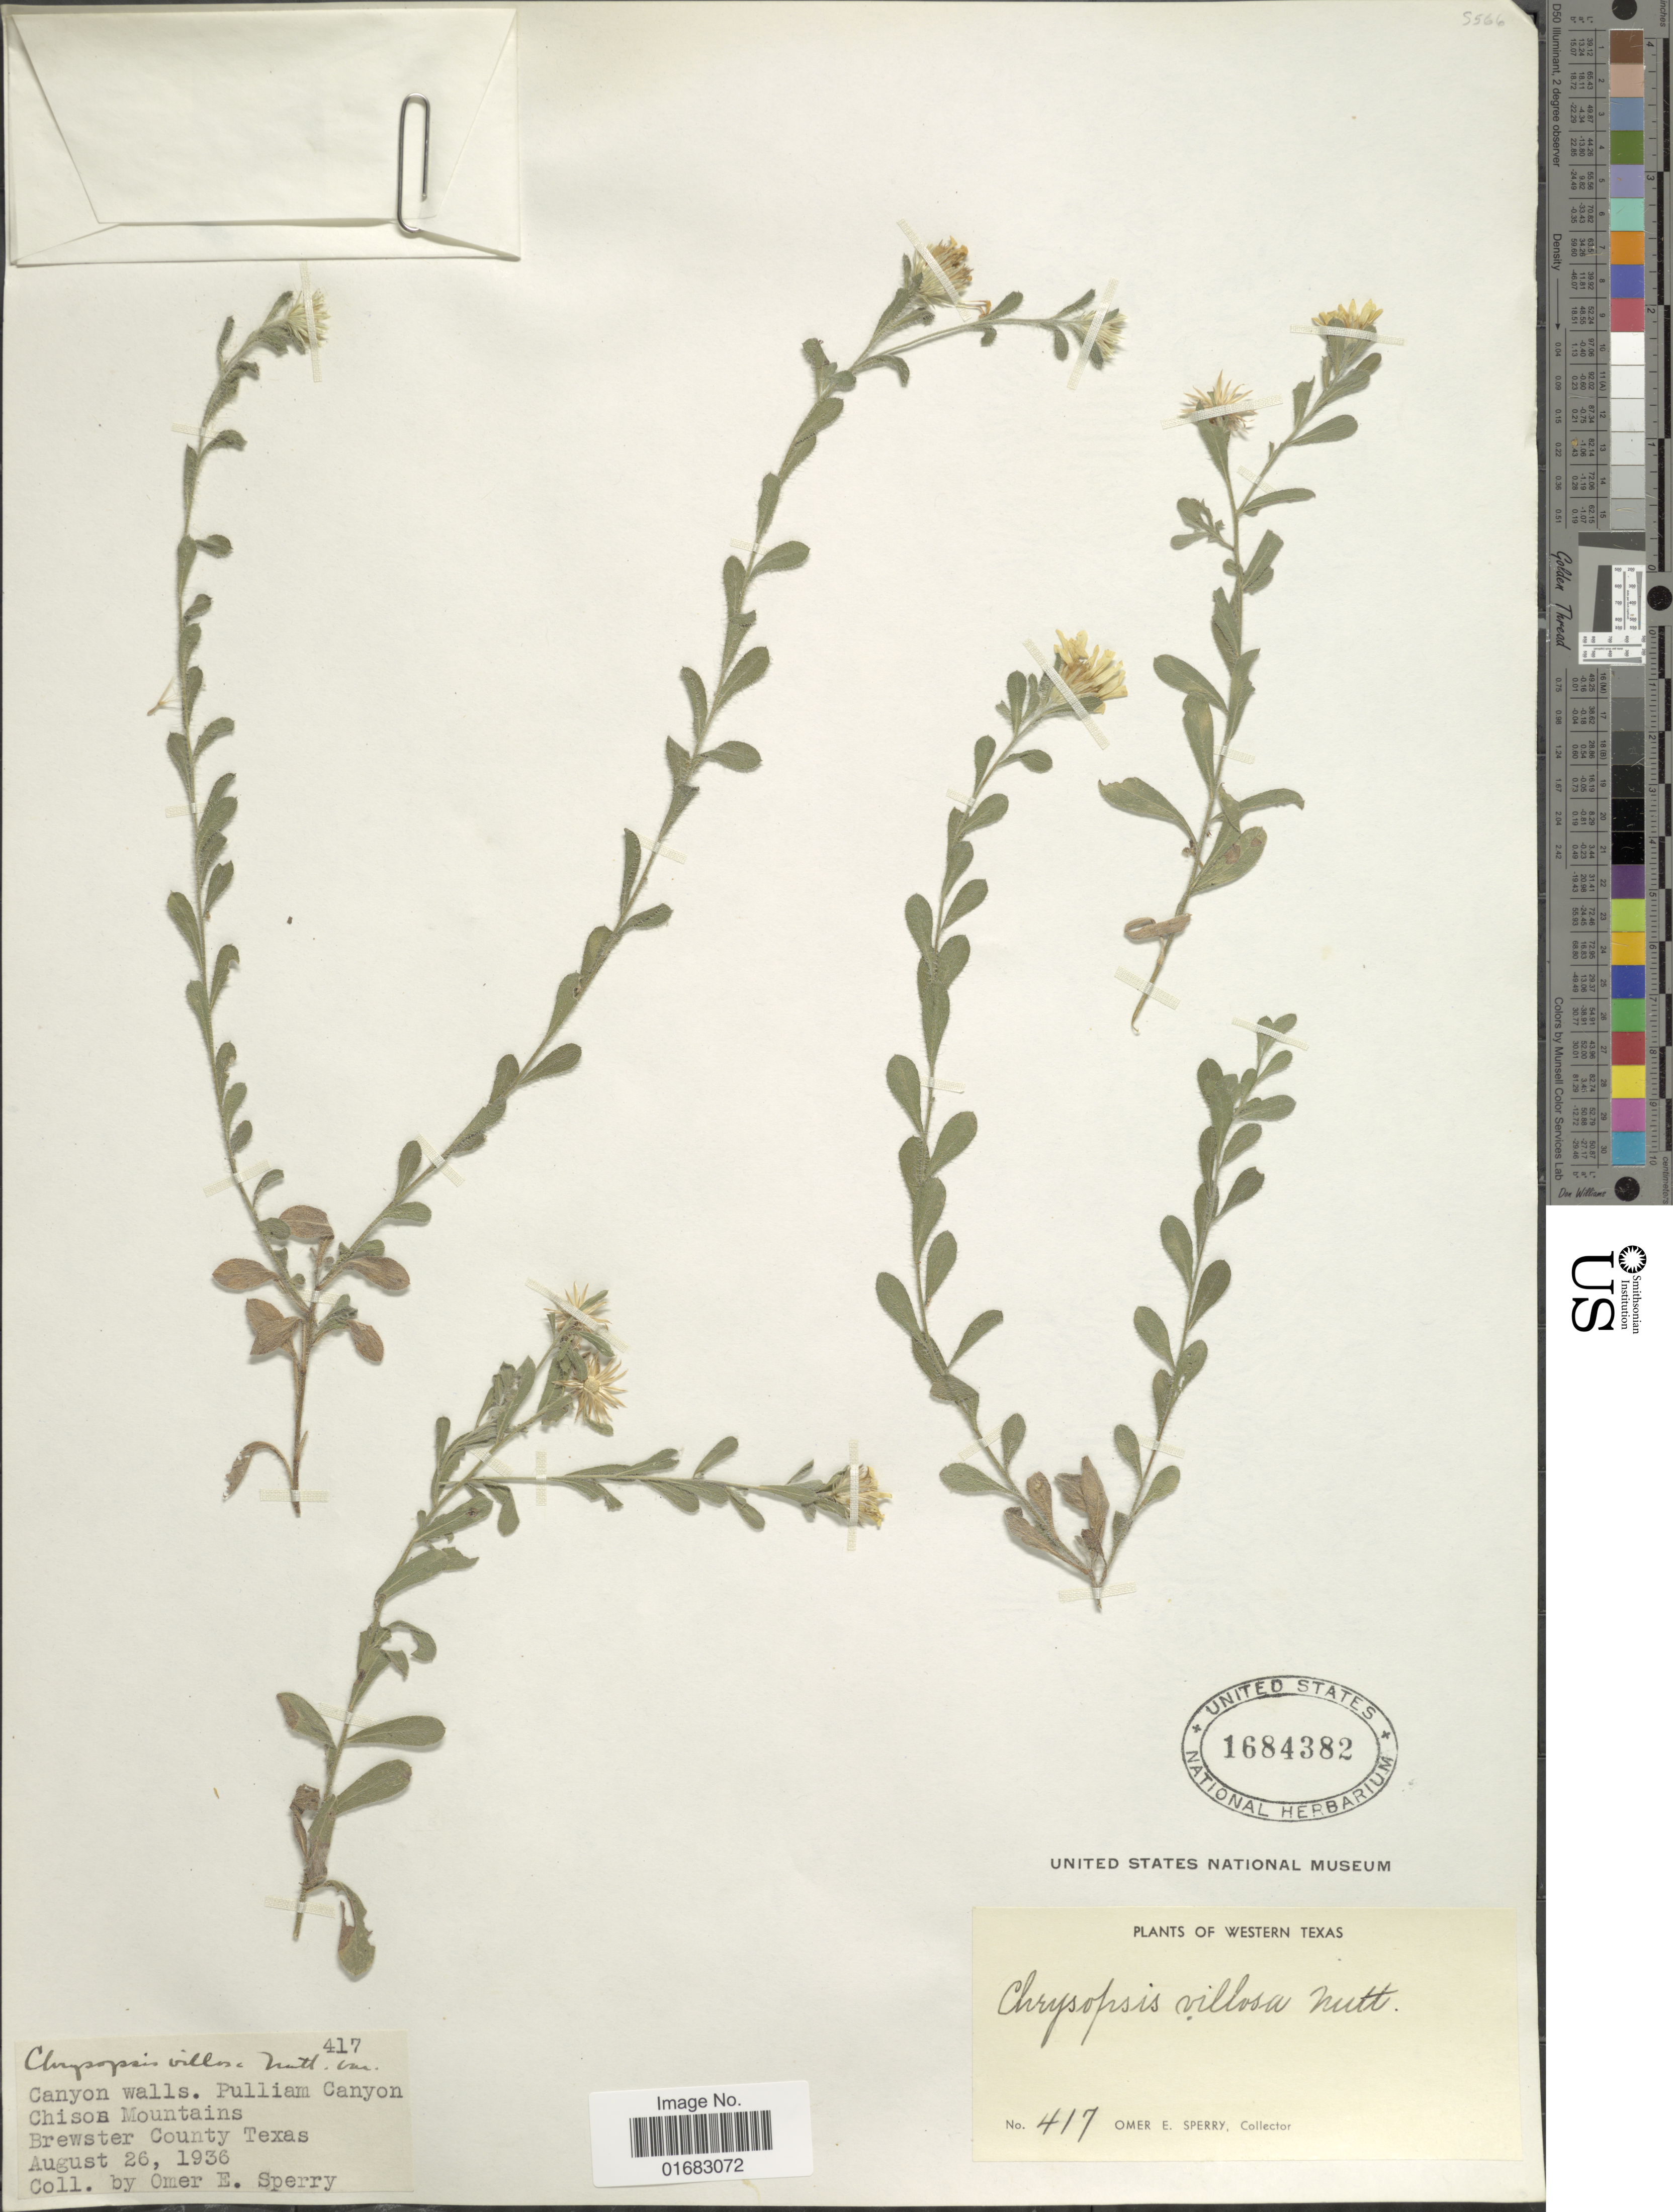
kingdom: Plantae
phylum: Tracheophyta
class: Magnoliopsida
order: Asterales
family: Asteraceae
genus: Heterotheca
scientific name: Heterotheca villosa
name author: (Pursh) Shinners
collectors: O. E. Sperry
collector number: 417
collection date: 1936-08-26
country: United States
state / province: Texas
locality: Canyon walls. Pulliam Canyon. Chisos Mountains. Brewster County Texas.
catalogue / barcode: US 1684382